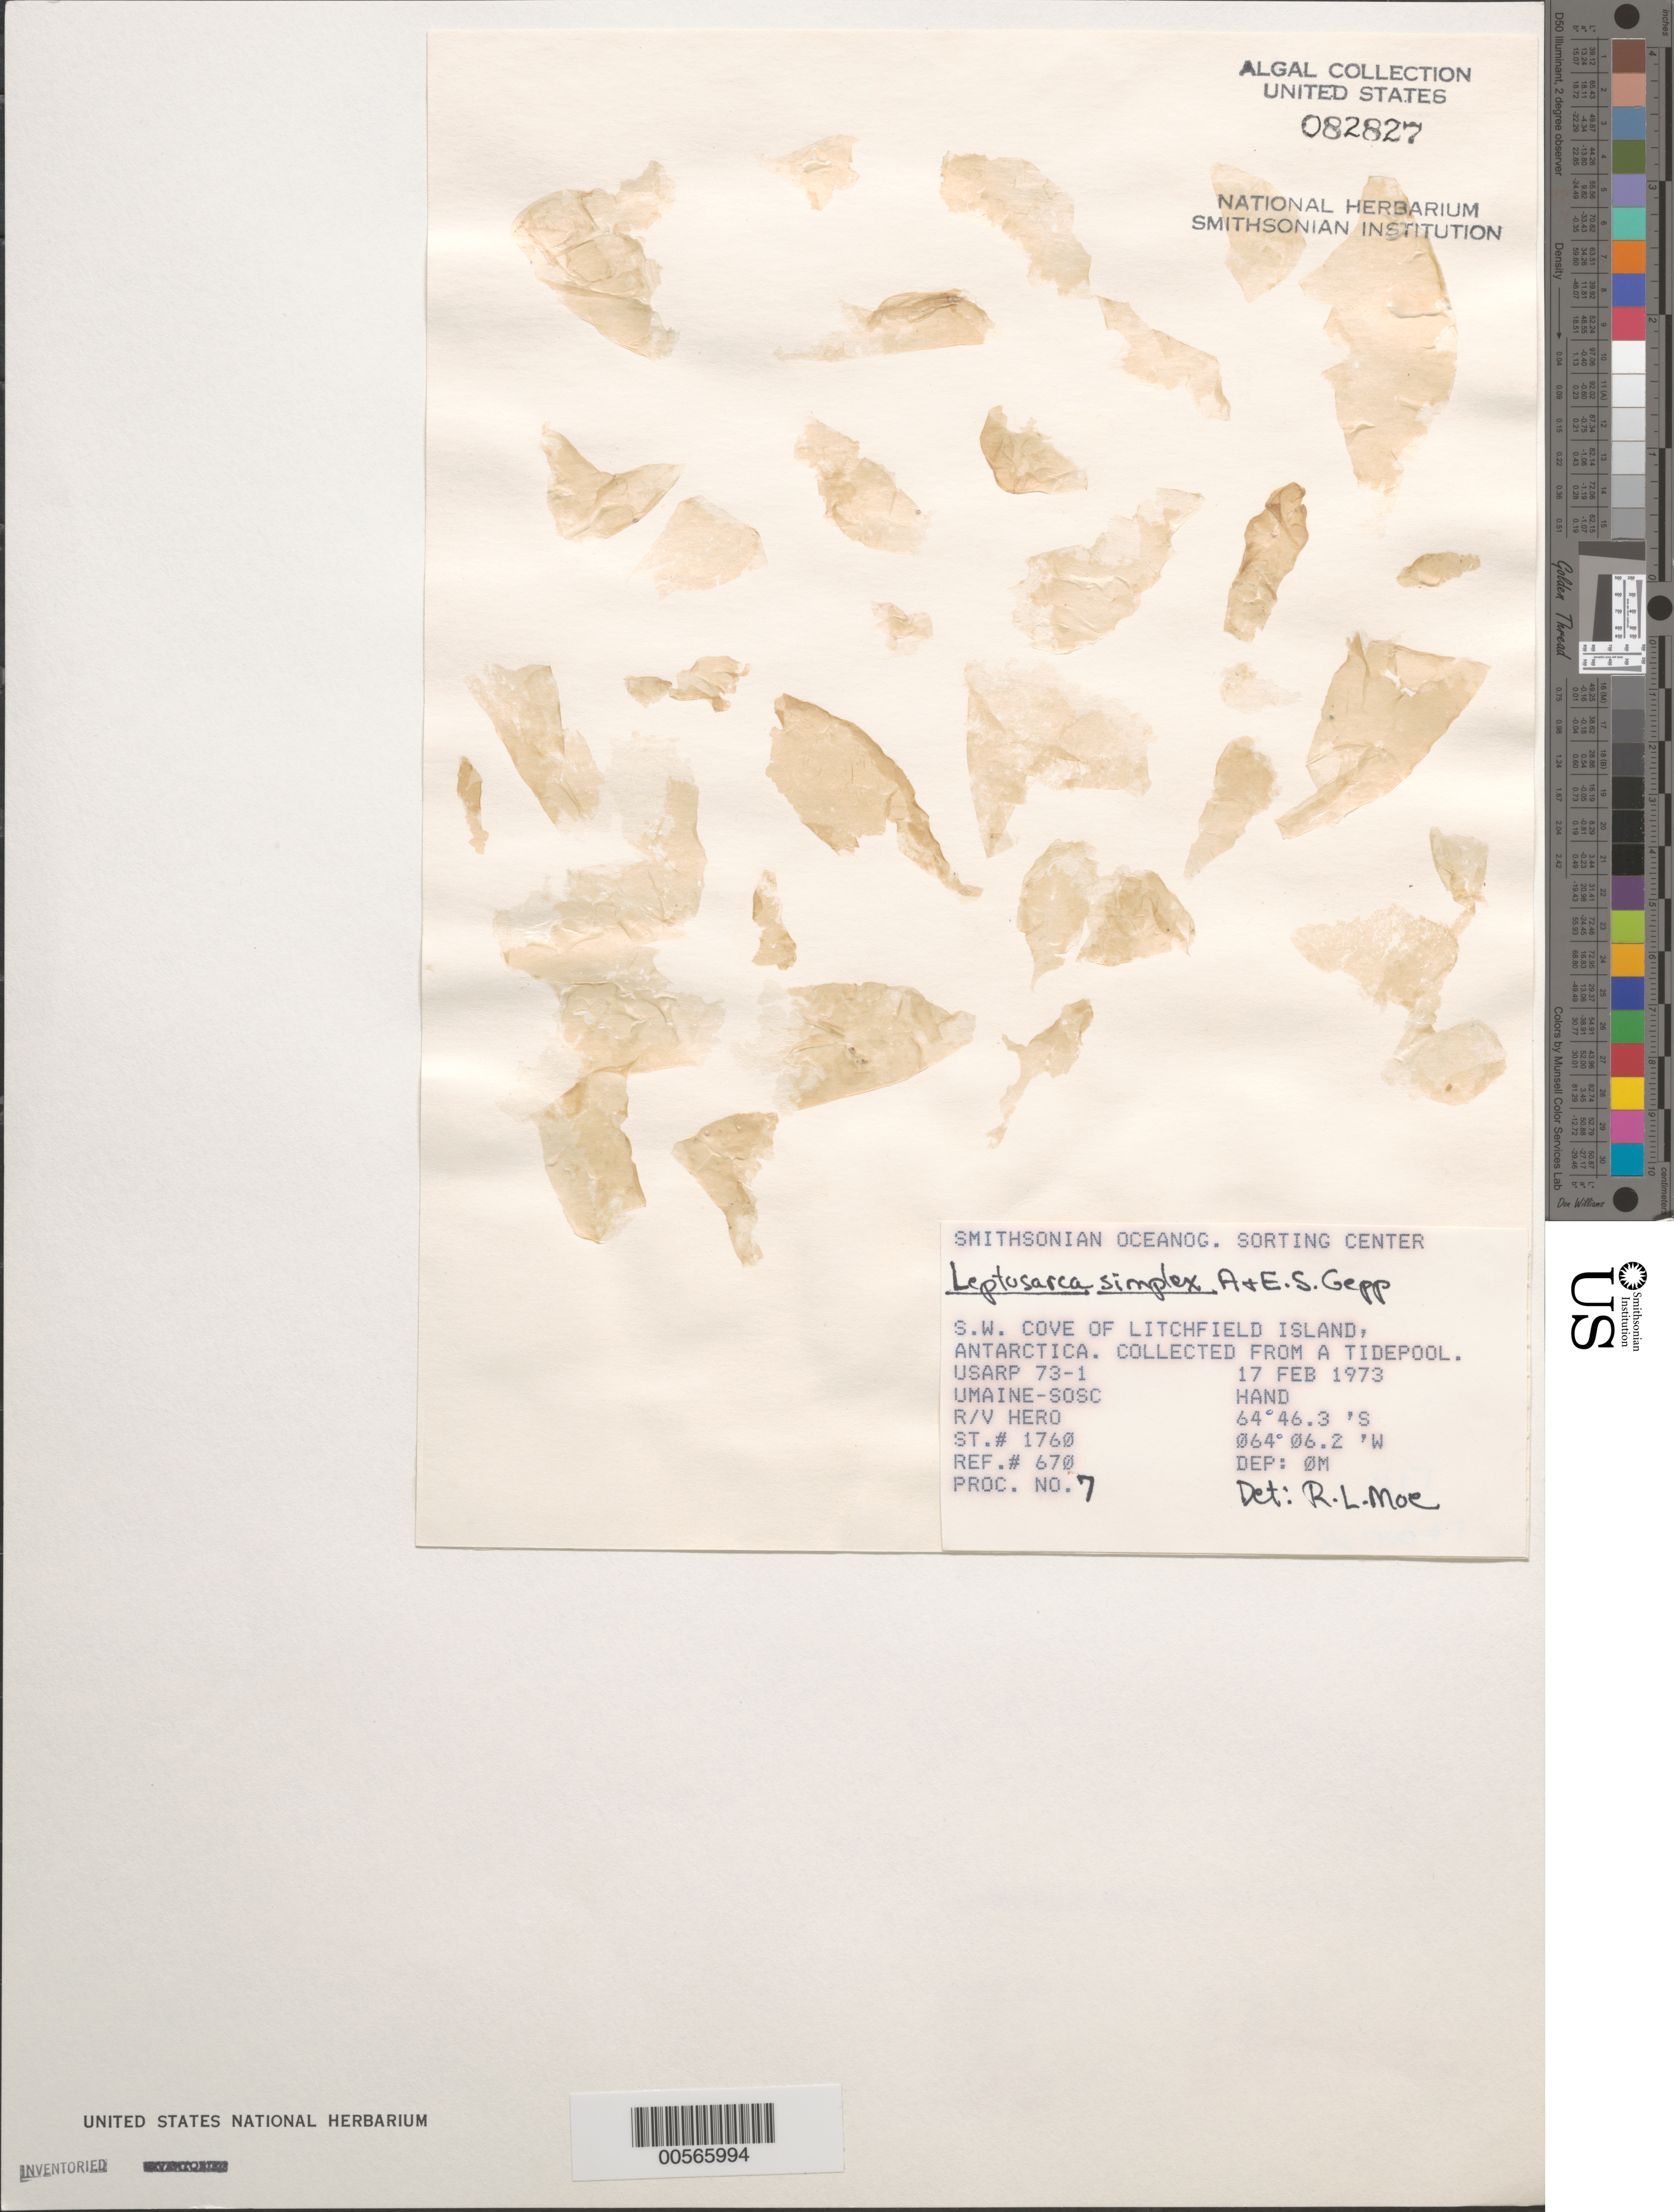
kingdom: Plantae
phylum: Rhodophyta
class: Florideophyceae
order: Palmariales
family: Palmariaceae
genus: Palmaria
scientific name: Palmaria decipiens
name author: (Reinsch) Ricker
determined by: Algae name updating Project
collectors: University of Maine - SOSC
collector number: Station 1760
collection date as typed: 17 Feb 1973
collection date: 1973-02-17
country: Antarctica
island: Litchfield Island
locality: Southwest Cove, Antarctic Peninsula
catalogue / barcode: US 82827